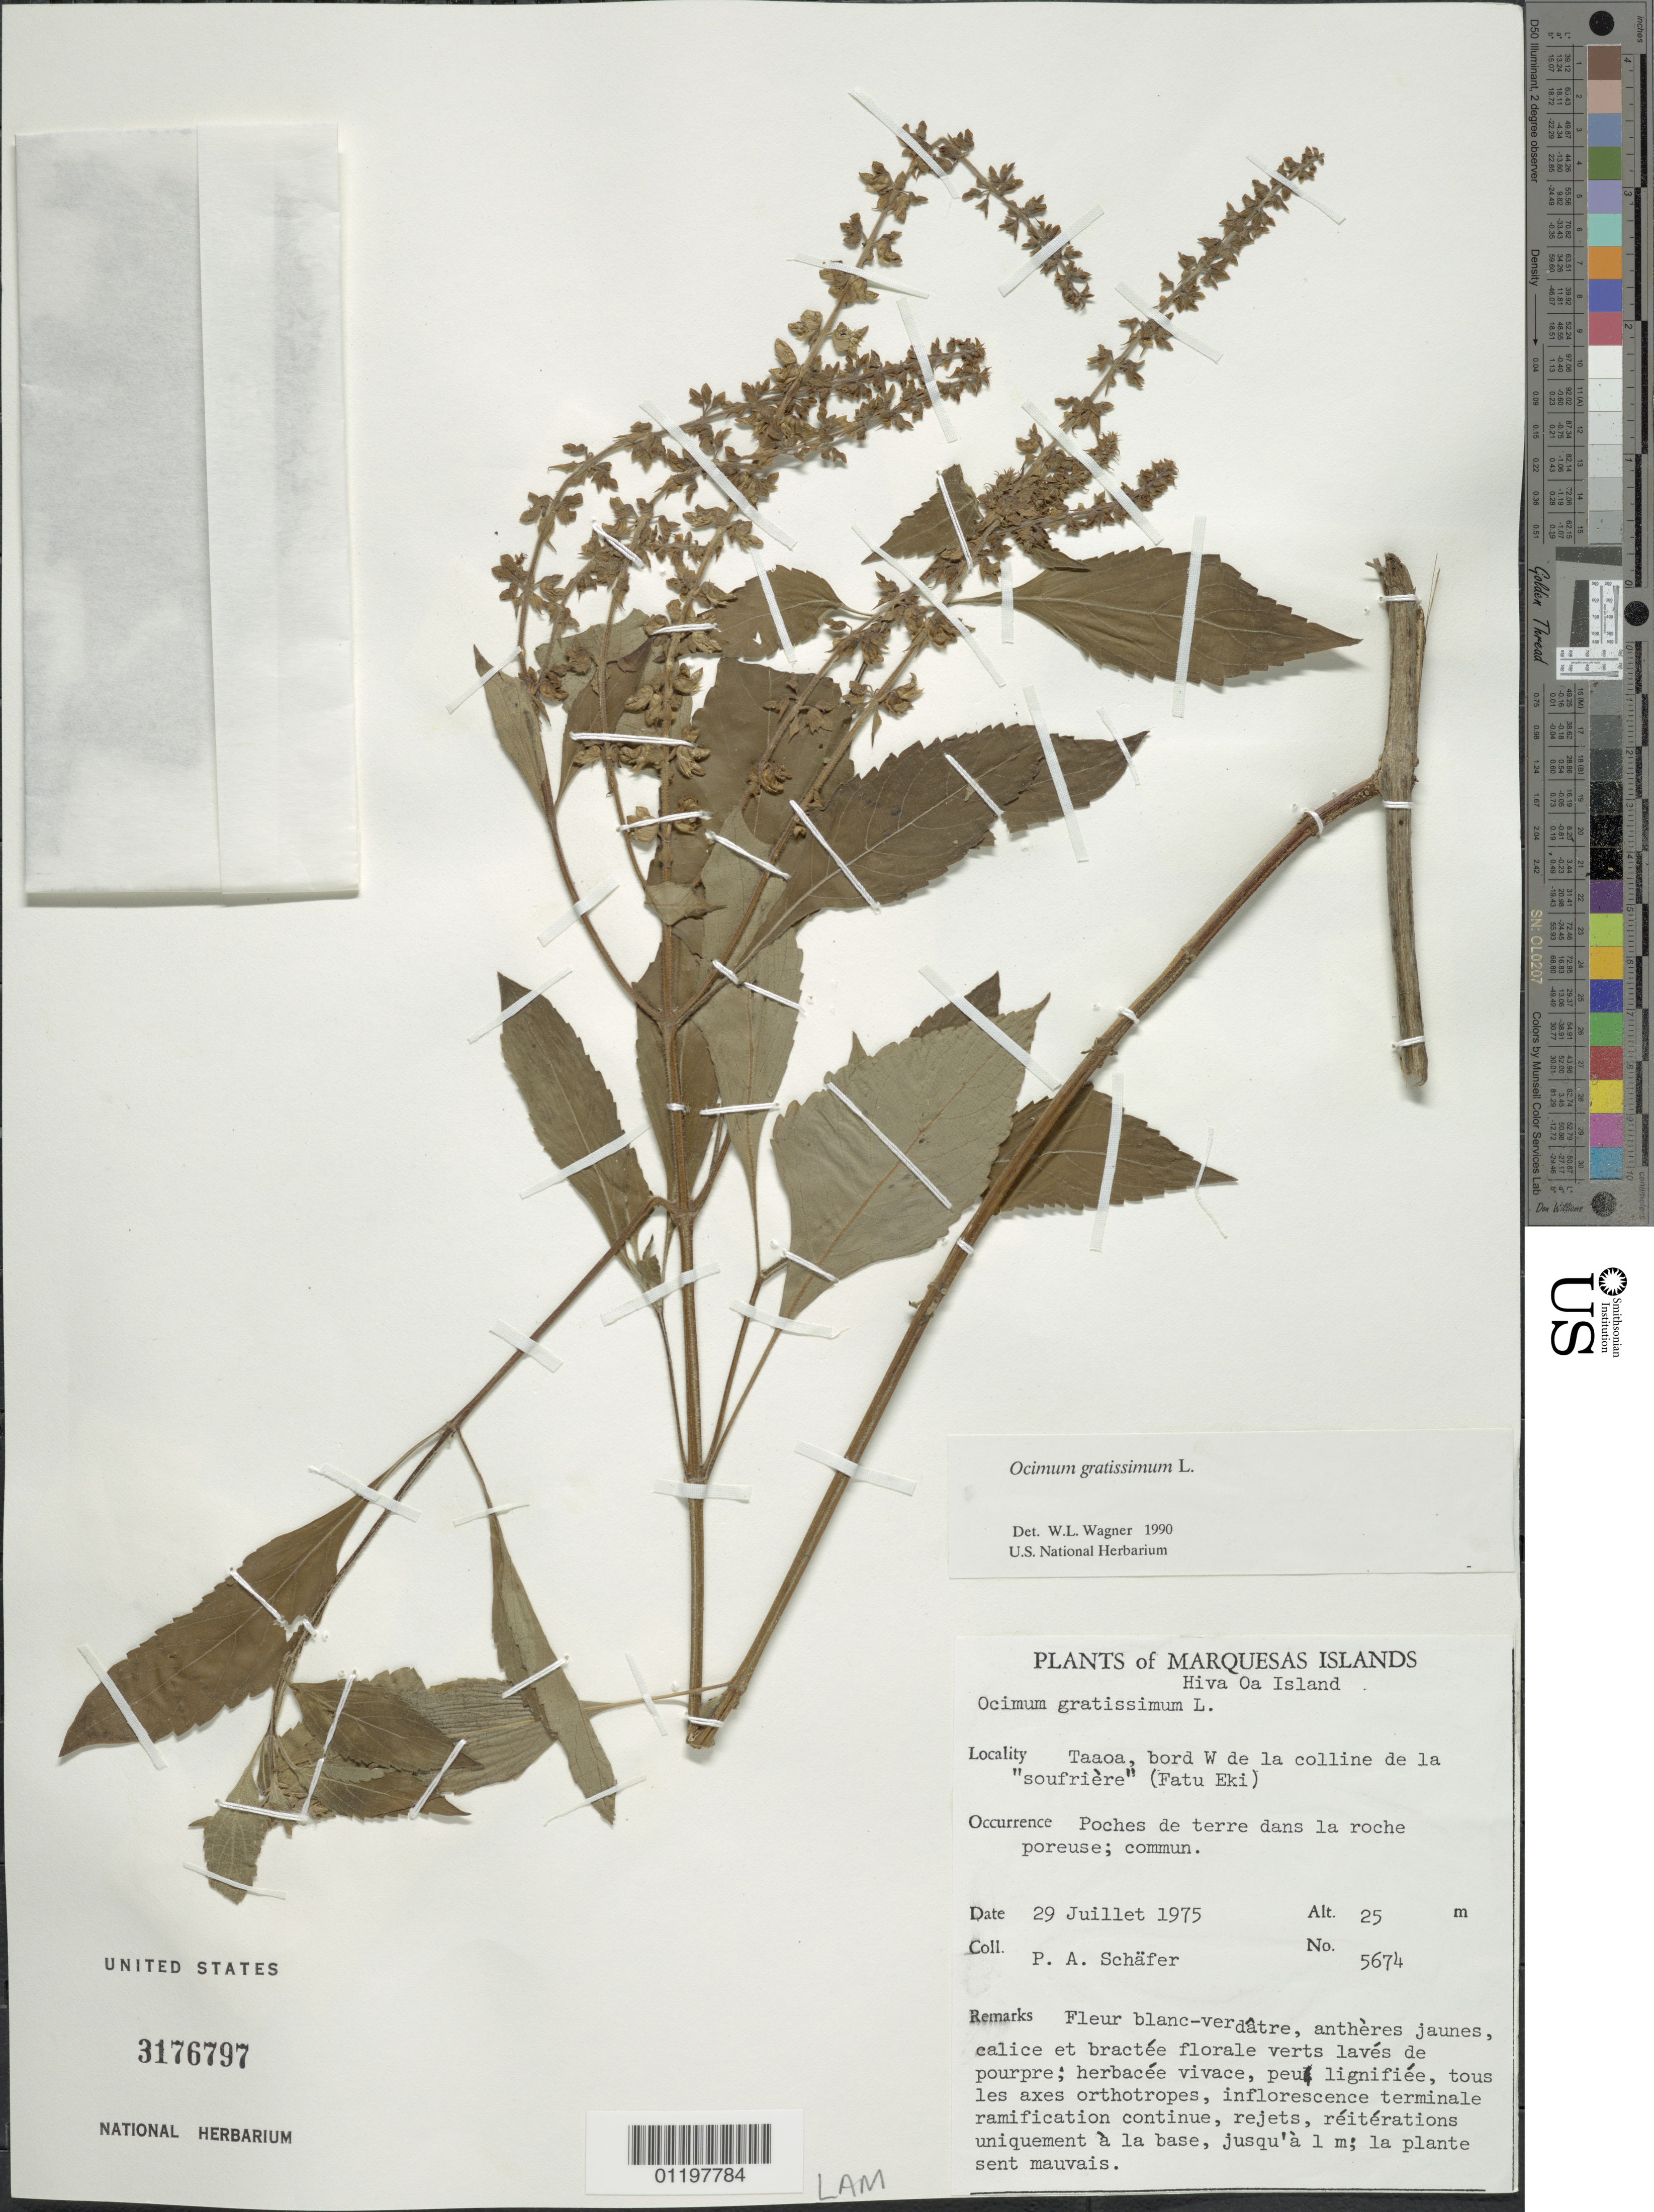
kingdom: Plantae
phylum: Tracheophyta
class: Magnoliopsida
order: Lamiales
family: Lamiaceae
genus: Ocimum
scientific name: Ocimum gratissimum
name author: L.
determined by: Wagner, W. L., (BOT), Smithsonian Institution - National Museum of Natural History (UNITED STATES)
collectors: P. A. Schäfer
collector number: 5674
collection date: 1975-07-29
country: French Polynesia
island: Hiva Oa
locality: Taaoa, bord W de la colline de la "soufrière"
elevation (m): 25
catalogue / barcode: US 3176797